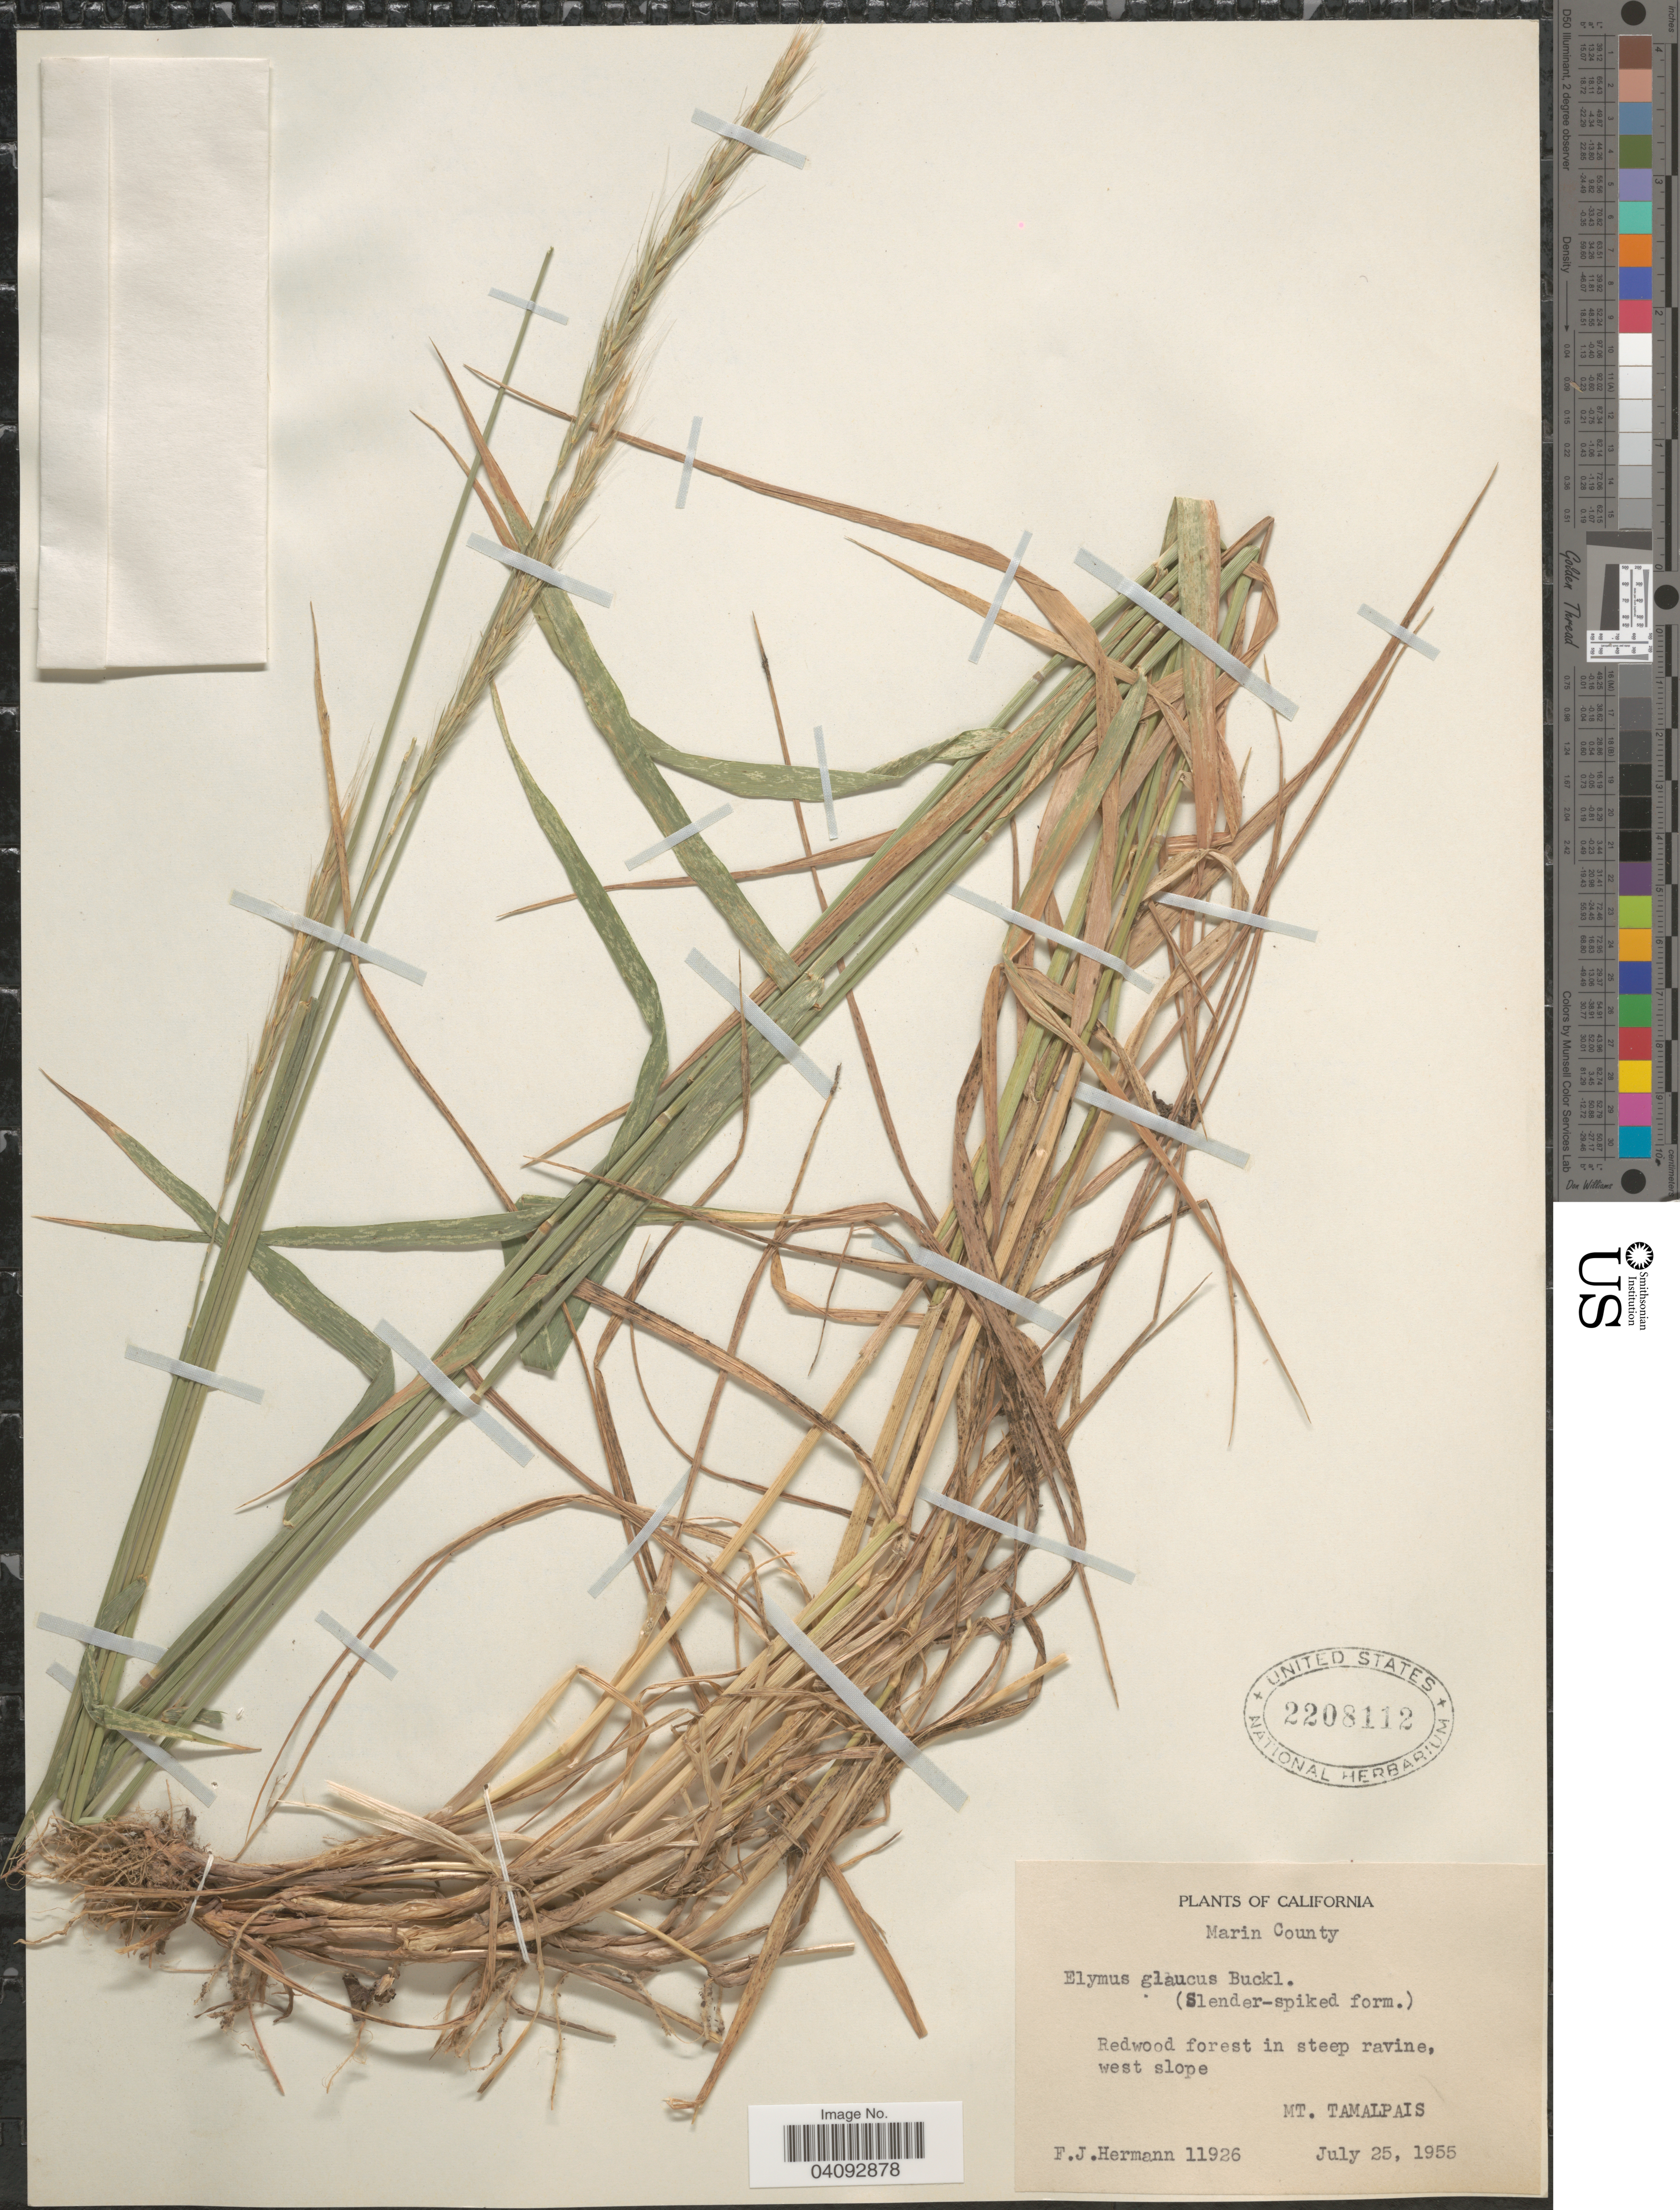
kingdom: Plantae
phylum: Tracheophyta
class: Liliopsida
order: Poales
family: Poaceae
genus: Elymus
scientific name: Elymus glaucus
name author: Buckley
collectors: F. J. Hermann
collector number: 11926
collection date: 1955-07-25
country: United States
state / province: California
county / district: Marin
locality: Marin County. Redwood forest in steep ravine, west slope. Mt. Tamalpais.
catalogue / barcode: US 2208112